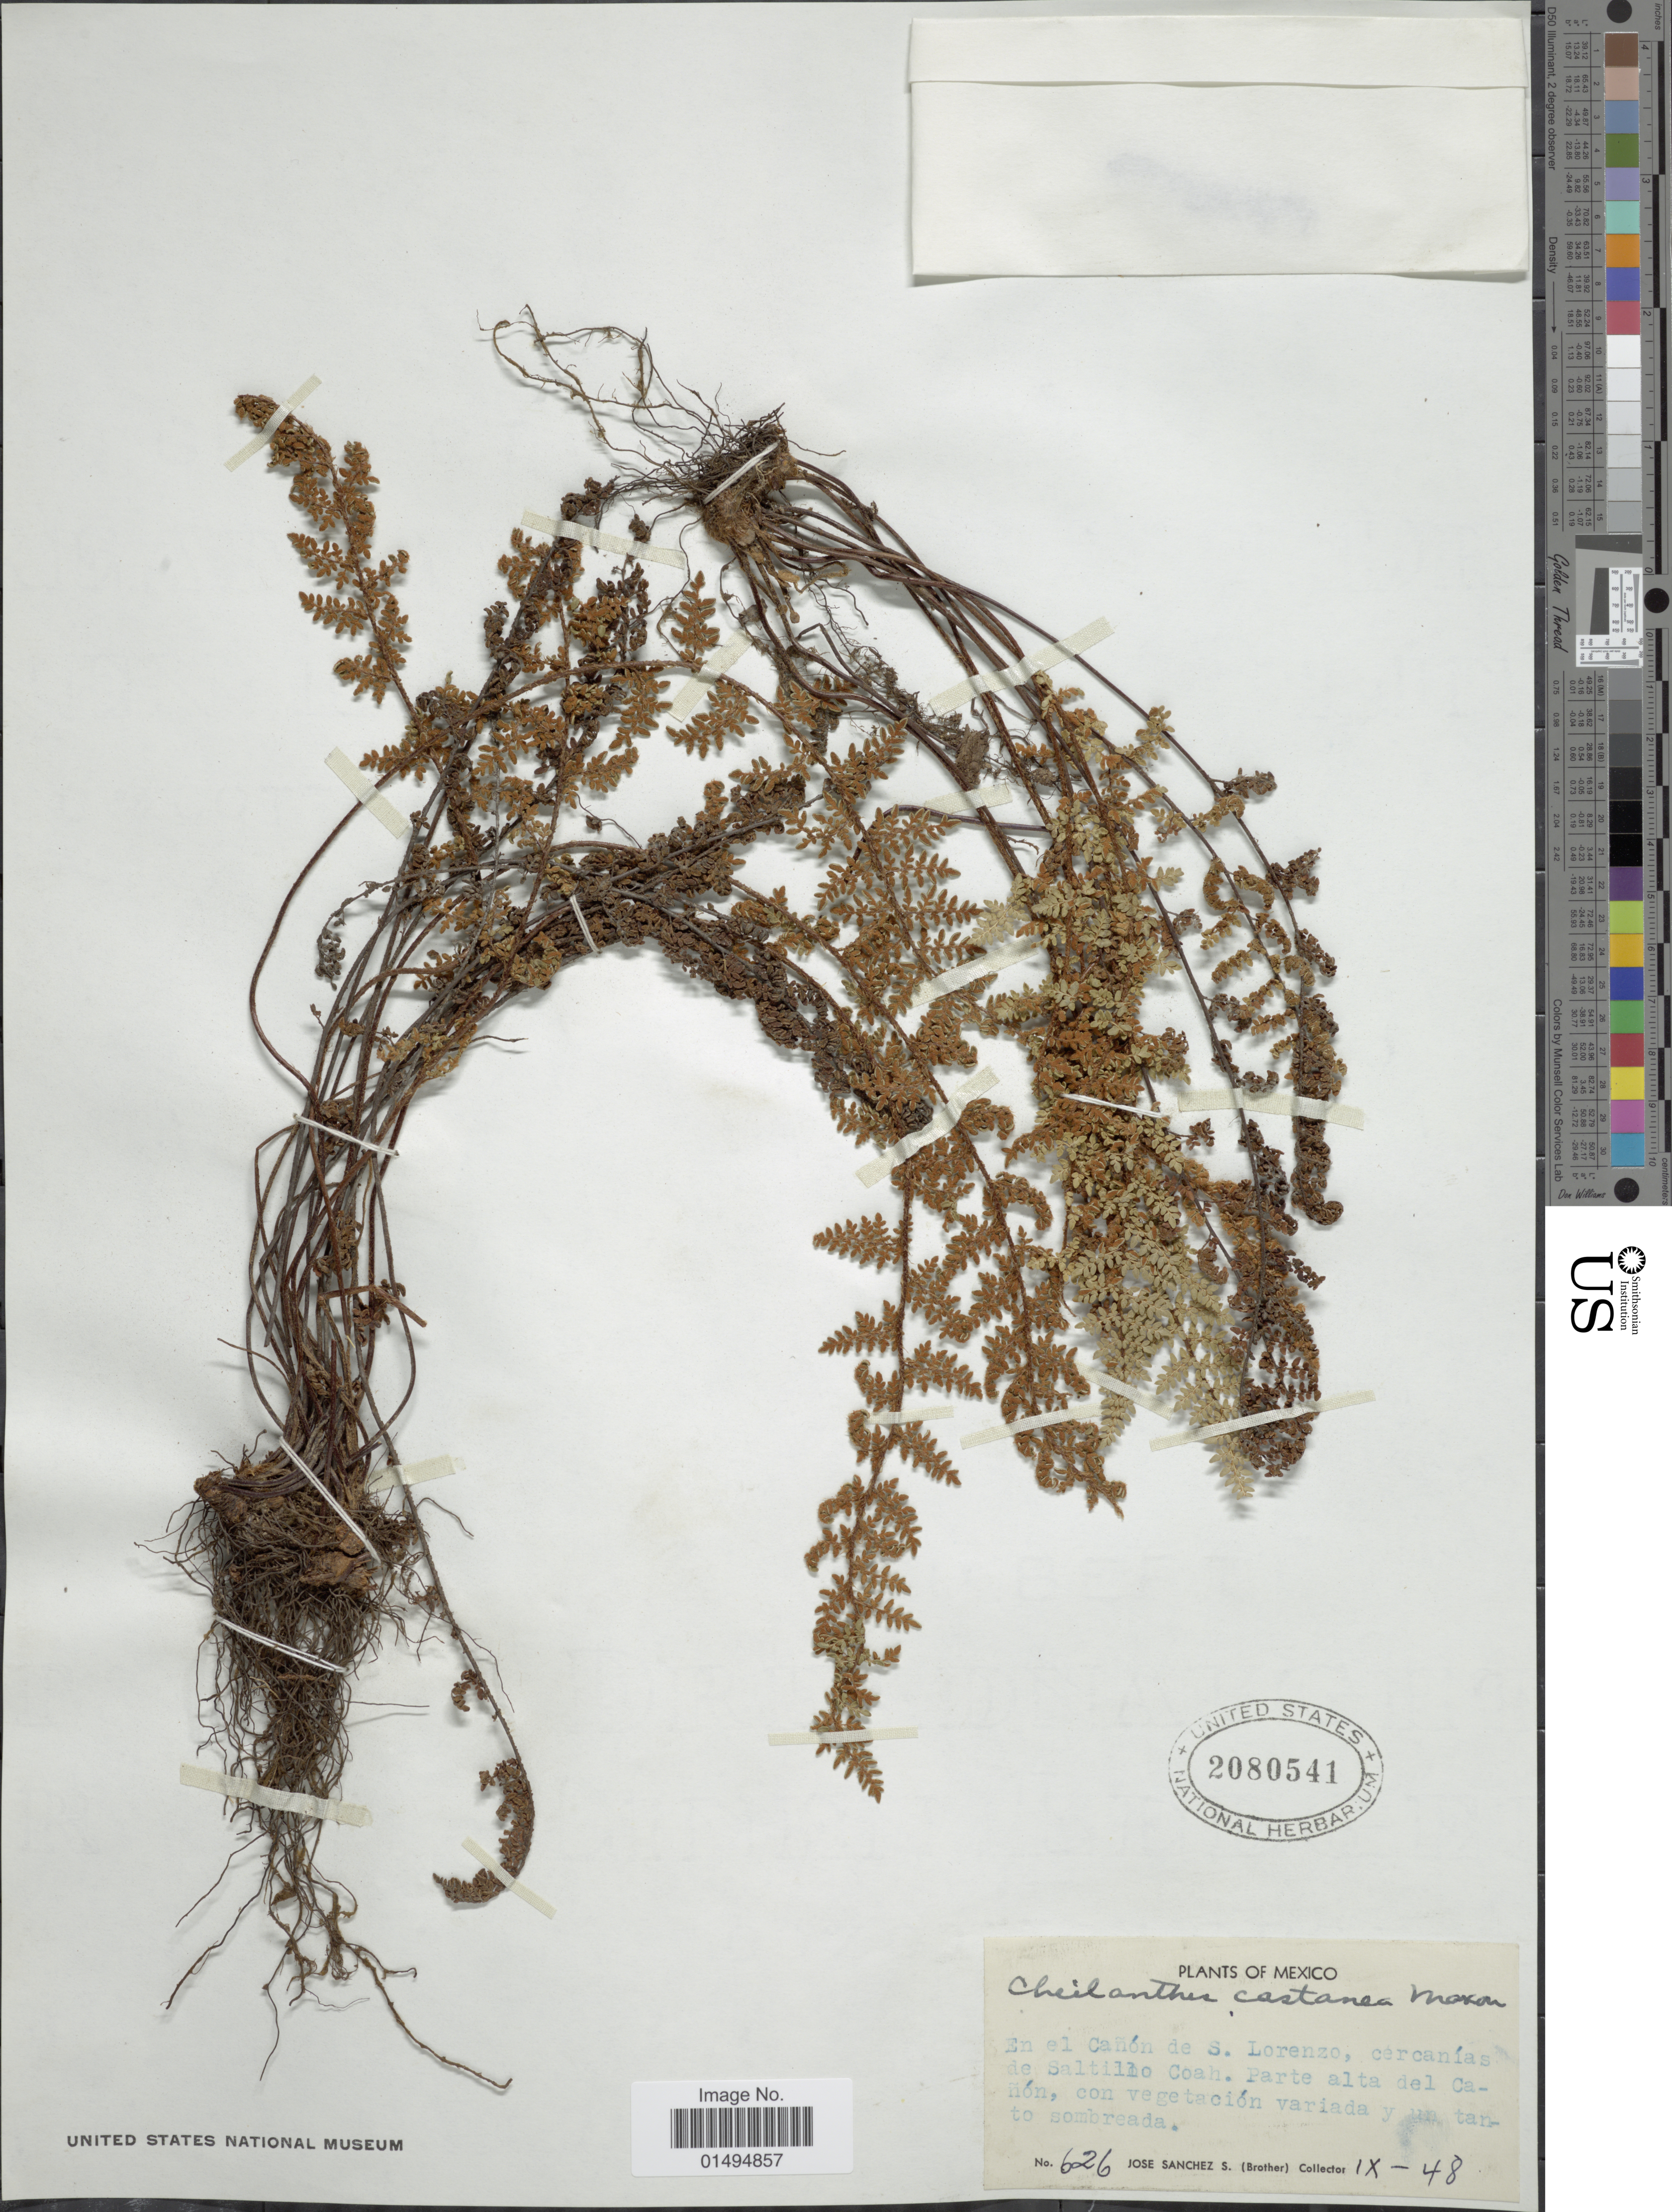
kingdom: Plantae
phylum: Tracheophyta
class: Polypodiopsida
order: Polypodiales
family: Pteridaceae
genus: Myriopteris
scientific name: Myriopteris rufa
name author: Fée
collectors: J. Sanchez S.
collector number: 626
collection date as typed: Transcribed d/m/y: /9/48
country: Mexico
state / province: Coahuila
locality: En el Canon de S. Lorenzo, carcanias de Saltillo Coah. Parte alta del Cafion.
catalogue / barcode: US 2080541